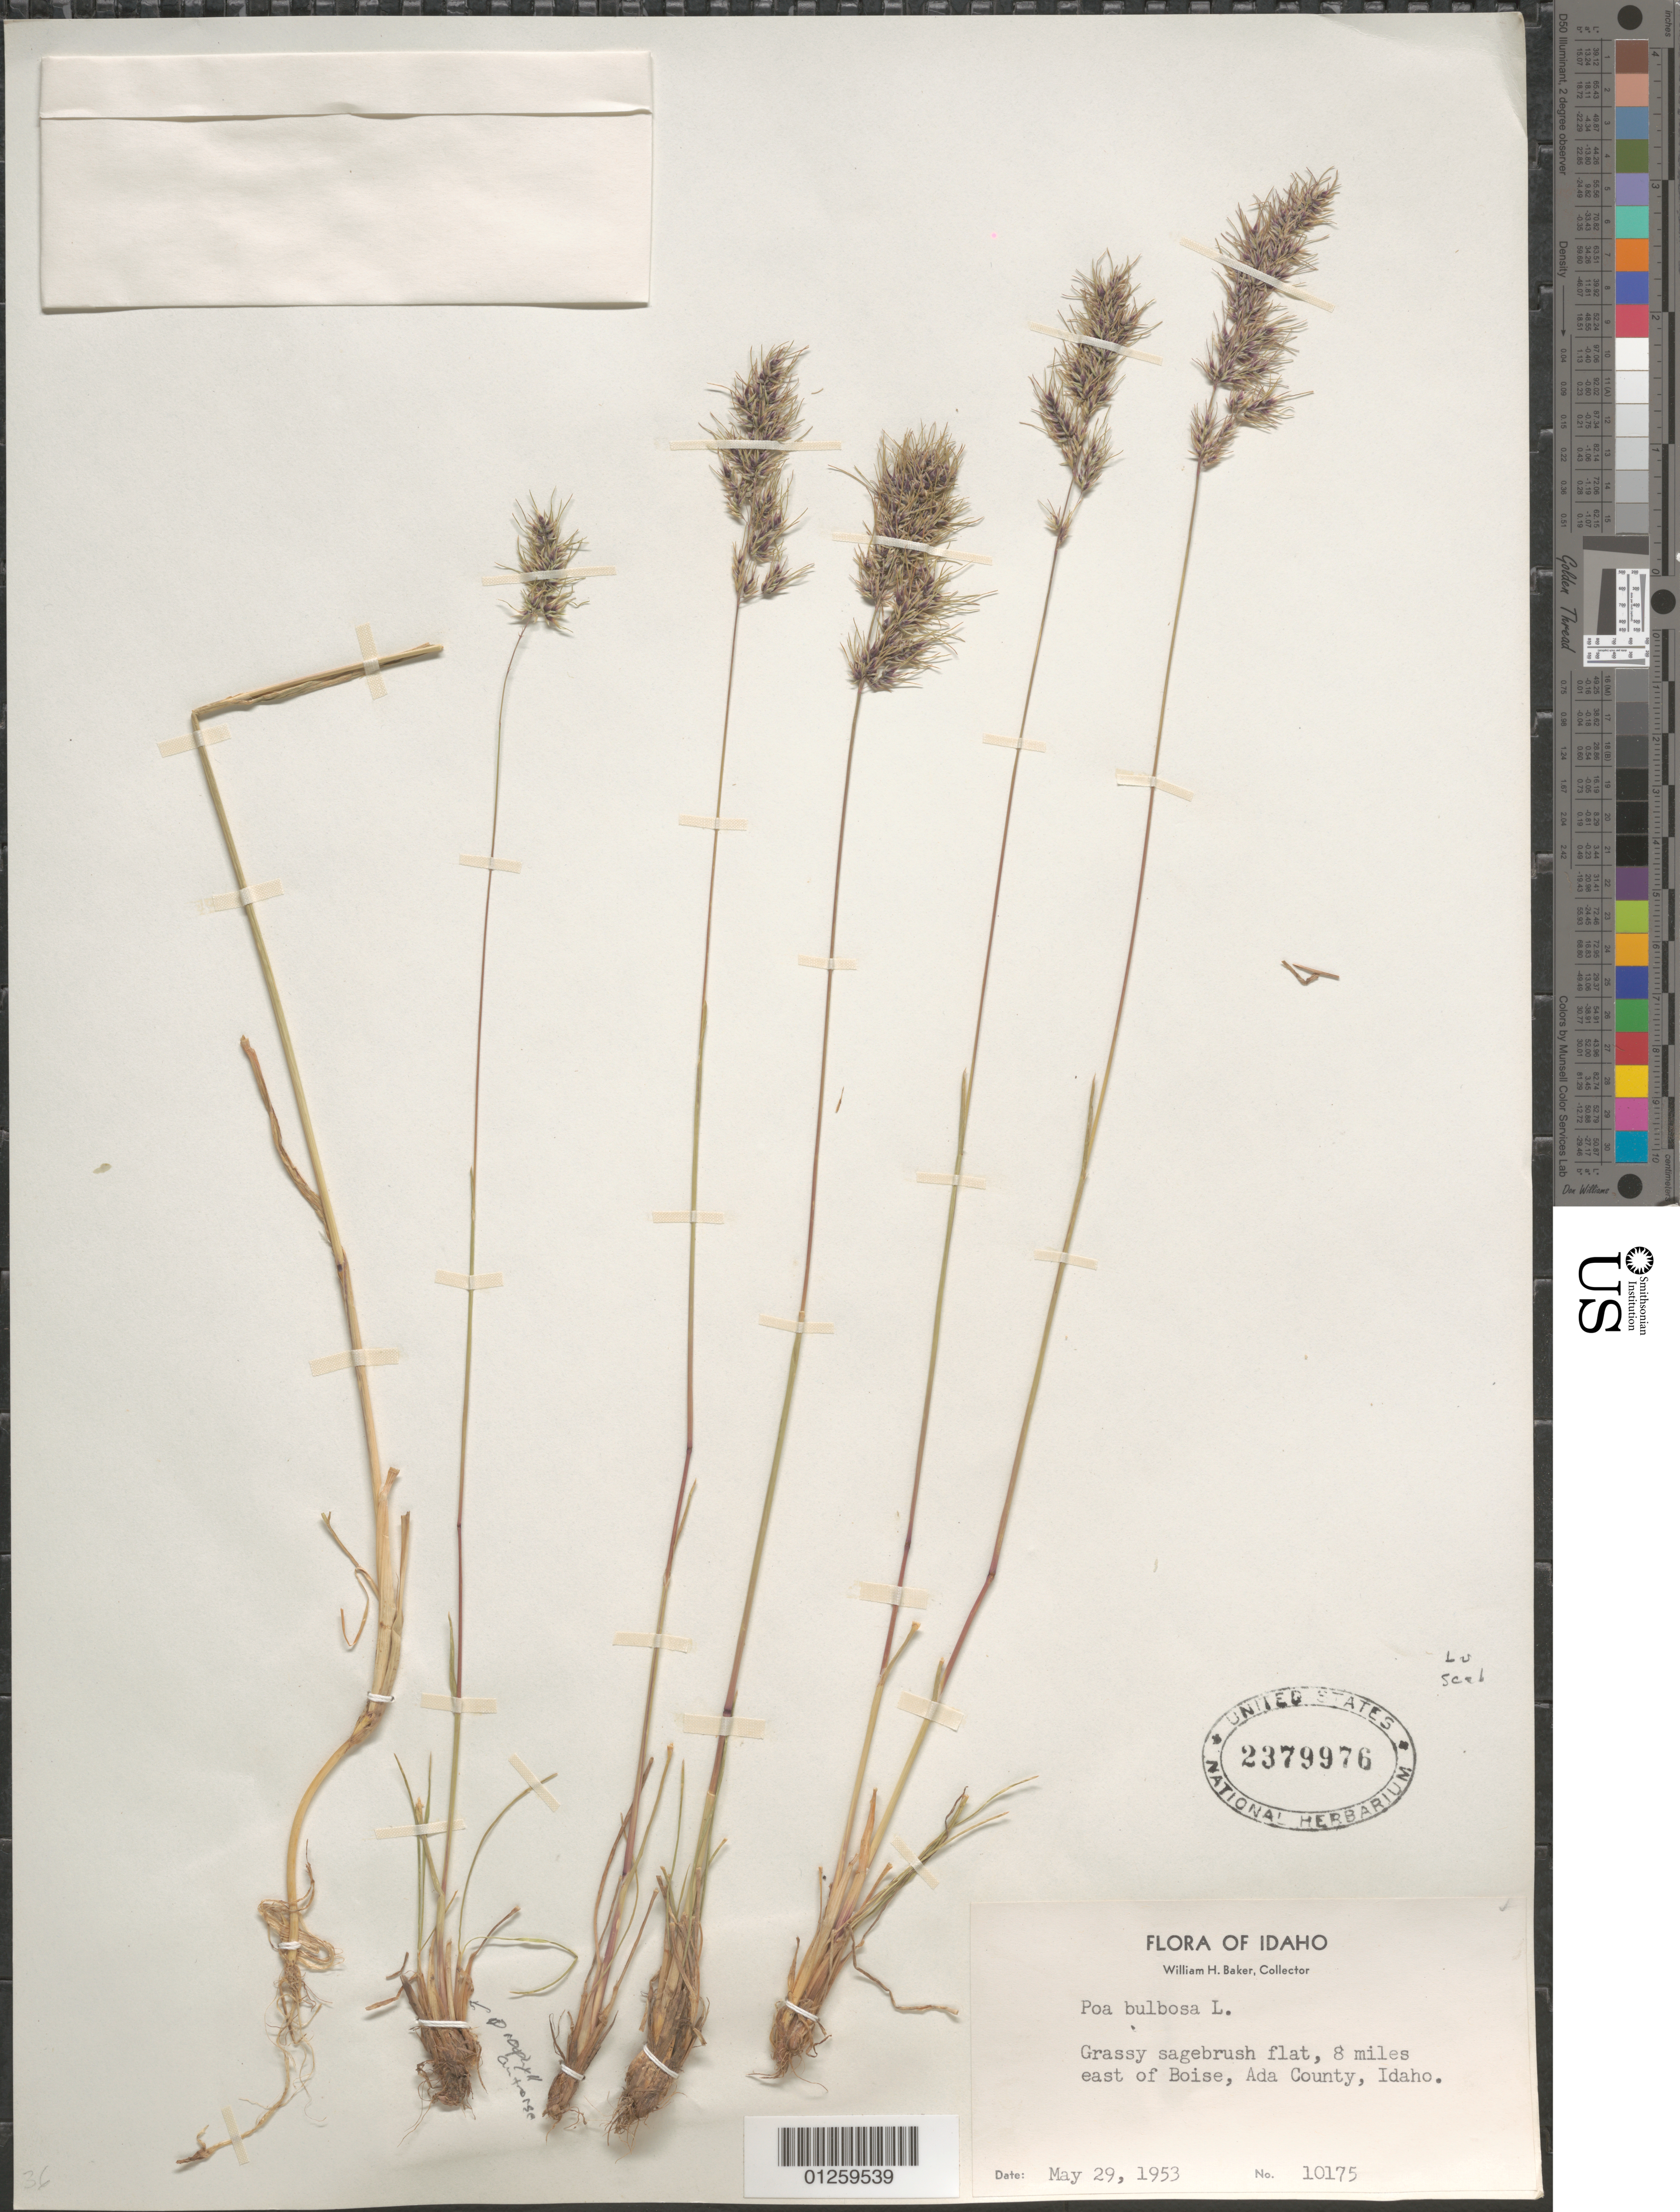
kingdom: Plantae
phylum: Tracheophyta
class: Liliopsida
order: Poales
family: Poaceae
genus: Poa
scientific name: Poa bulbosa subsp. bulbosa var. vivipara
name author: Koeler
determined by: Soreng, Robert J., Research Associate (BOT), Smithsonian Institution - National Museum of Natural History (UNITED STATES)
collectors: W. H. Baker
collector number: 10175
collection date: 1953-05-29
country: United States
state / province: Idaho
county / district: Ada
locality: Grassy sagebrush flat, 8 miles east of Boise,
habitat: Grassy sagebrush flat.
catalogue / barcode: US 2379976